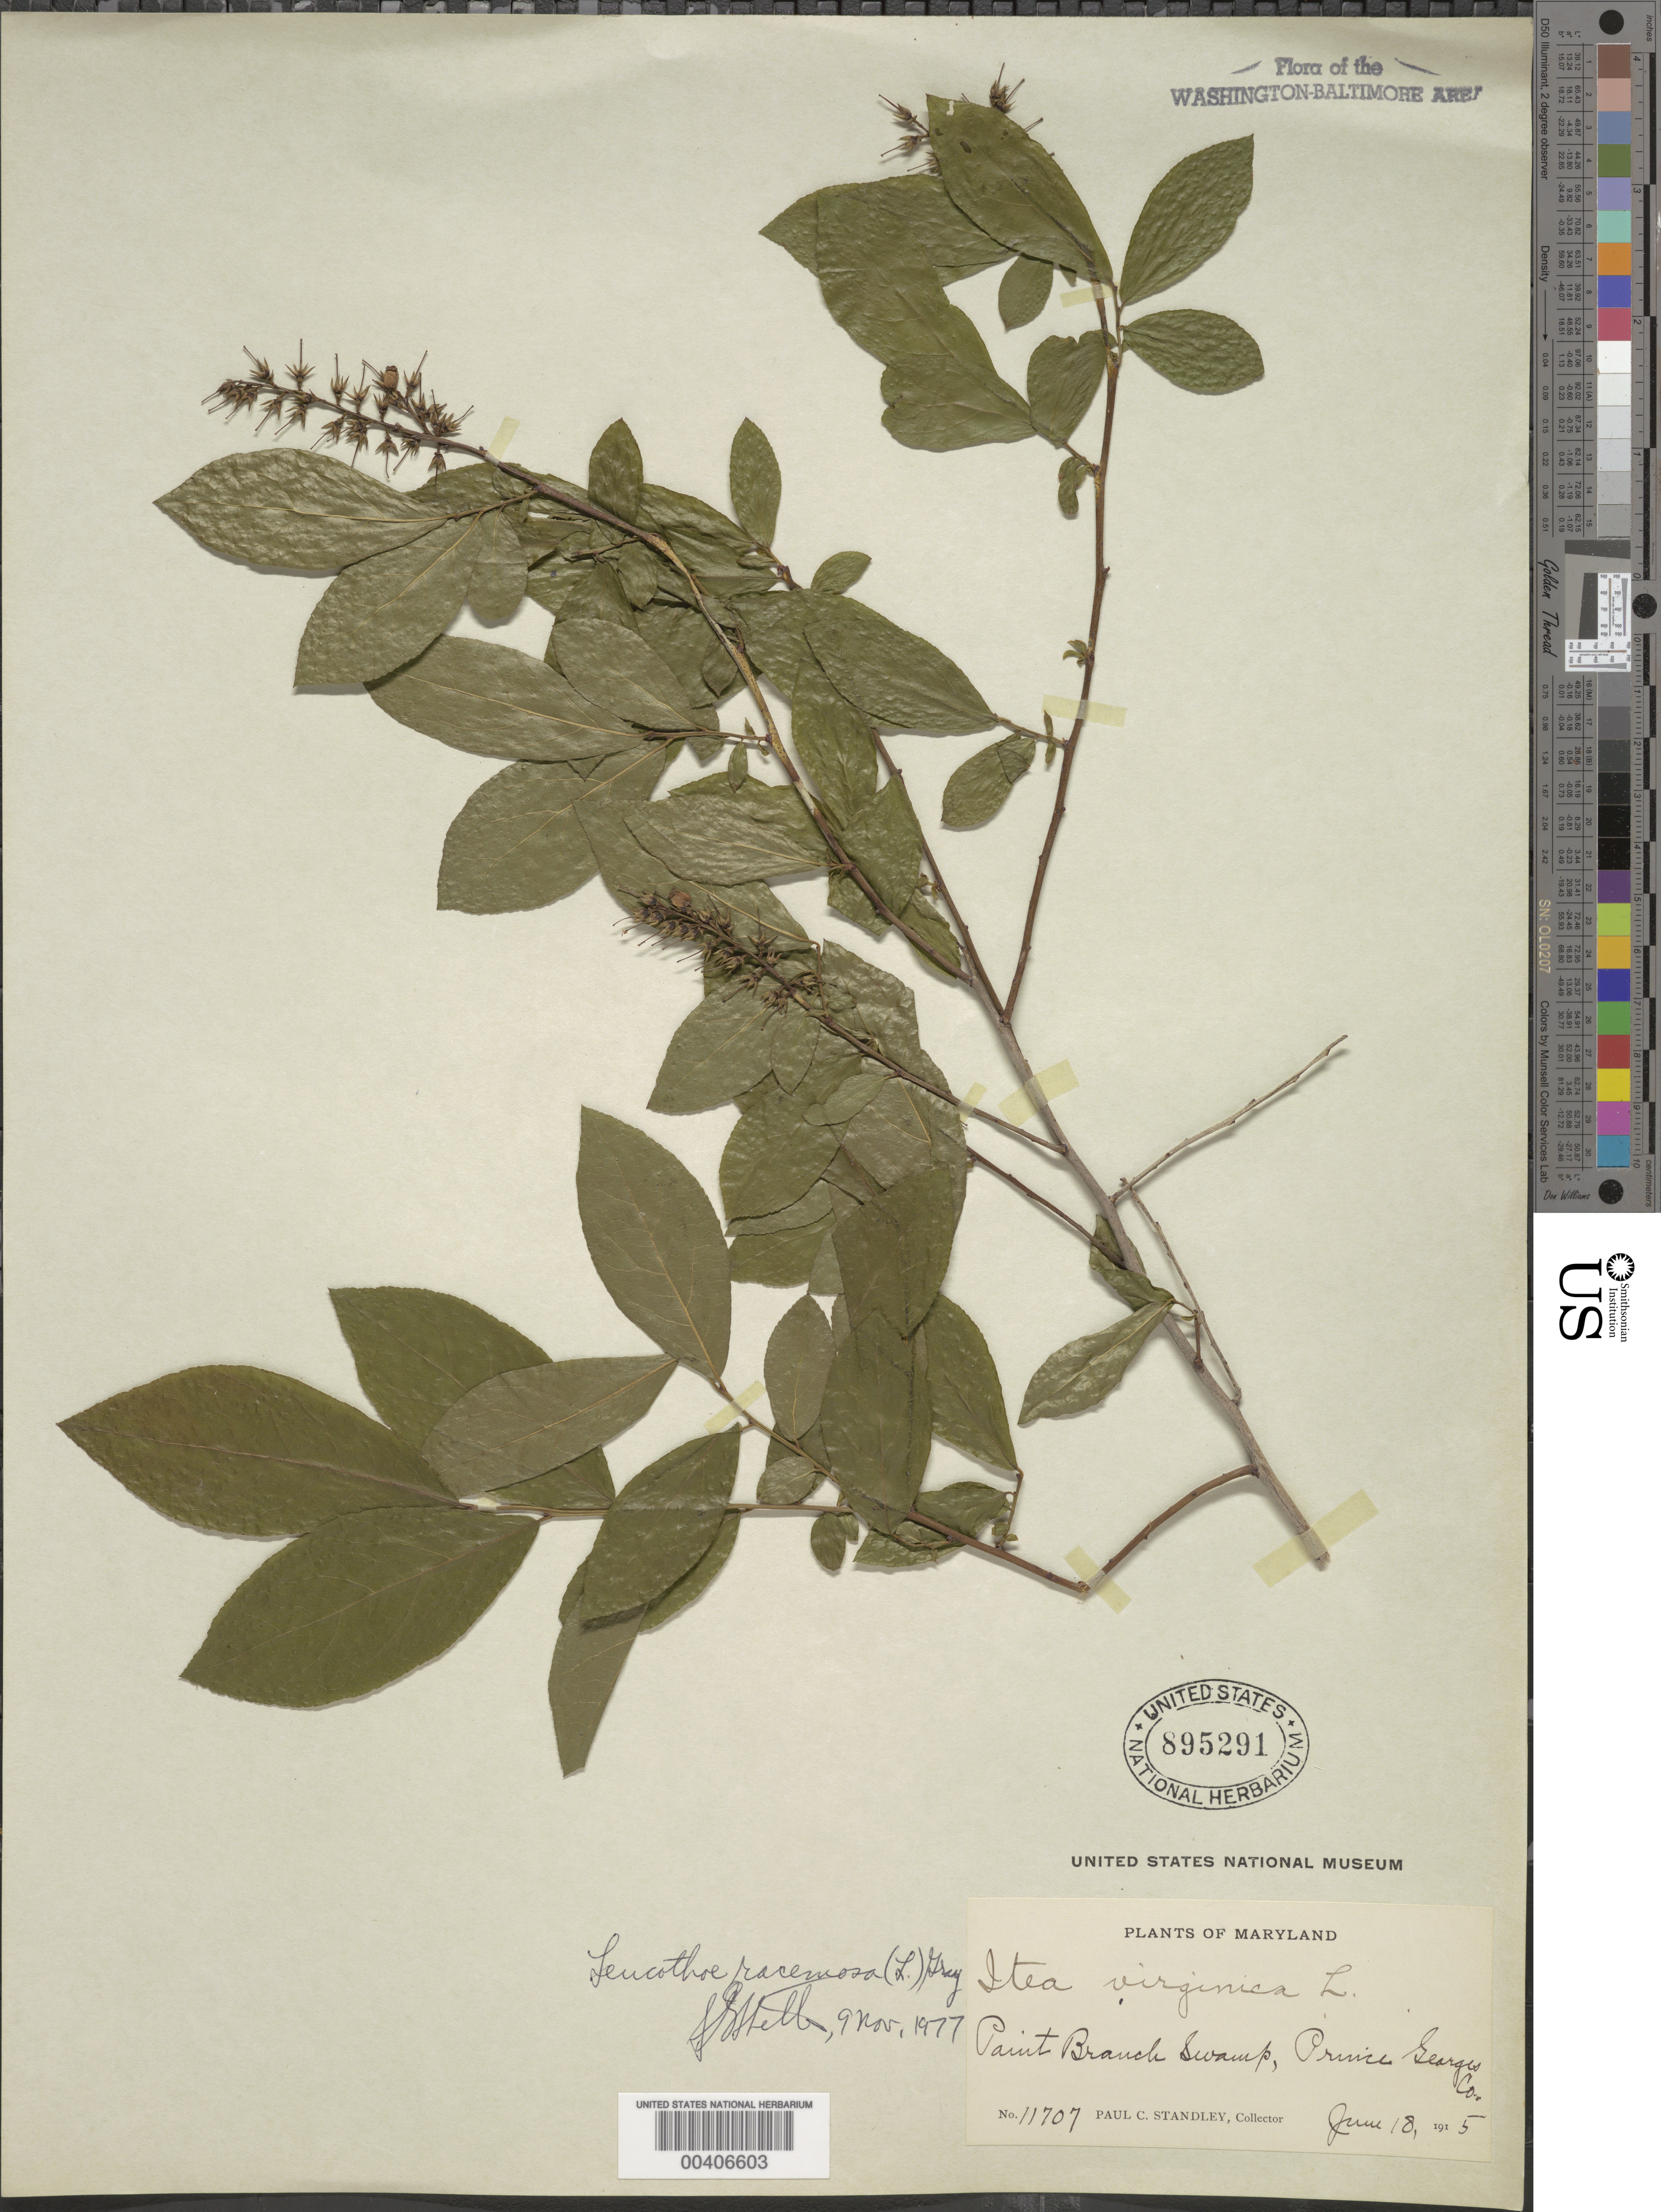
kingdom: Plantae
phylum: Tracheophyta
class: Magnoliopsida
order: Ericales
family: Ericaceae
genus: Leucothoe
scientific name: Leucothoë racemosa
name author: (L.) A. Gray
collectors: P. C. Standley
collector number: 11707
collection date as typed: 18 Jun 1915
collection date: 1915-06-18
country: United States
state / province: Maryland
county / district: Prince George's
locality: Paint Branch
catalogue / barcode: US 895291